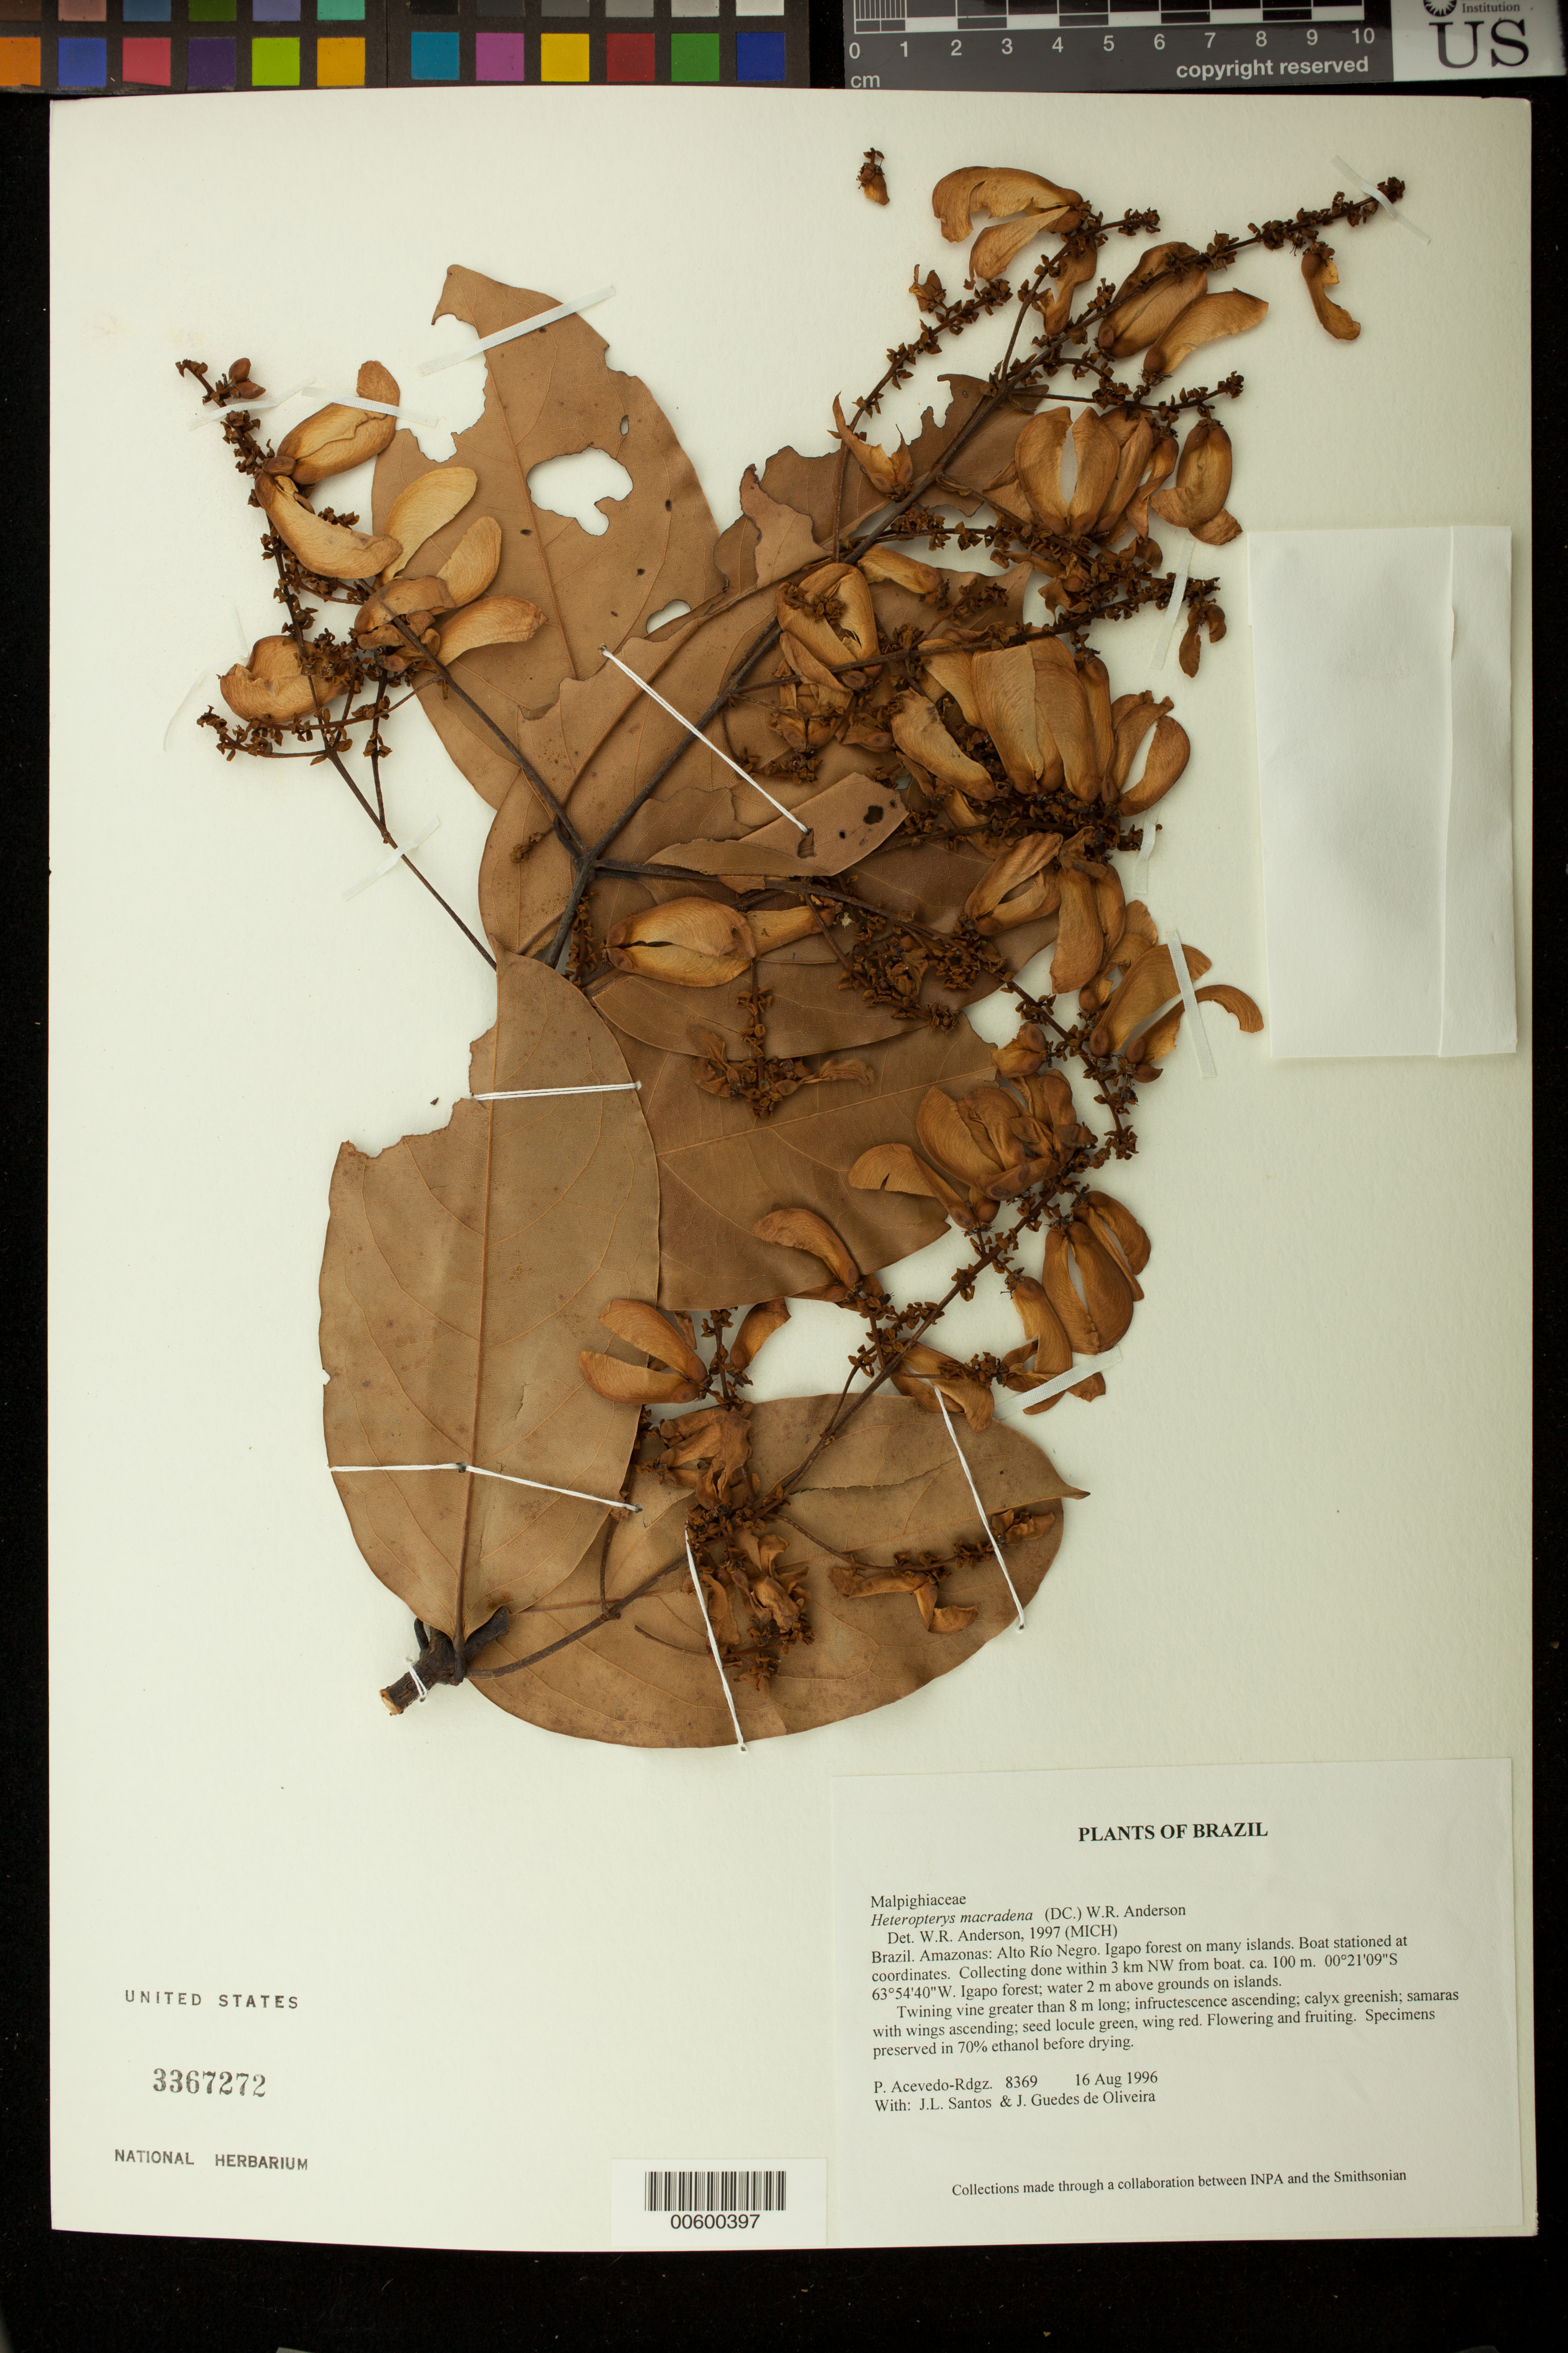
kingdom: Plantae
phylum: Tracheophyta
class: Magnoliopsida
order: Malpighiales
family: Malpighiaceae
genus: Heteropterys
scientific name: Heteropterys macradena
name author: (DC.) W.R. Anderson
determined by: Anderson, W. R., (MICH), University of Michigan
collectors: P. Acevedo-Rodr., J. L. Santos & J. Guedes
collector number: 8369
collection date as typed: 16 Aug 1996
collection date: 1996-08-16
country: Brazil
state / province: Amazonas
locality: Amazonas: Alto Río Negro. Igapo forest on many islands. Boat stationed at coordinates. Collecting done within 3 km NW from boat.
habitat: Igapo forest; water 2 m above grounds on islands.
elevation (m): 100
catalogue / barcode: US 3367272